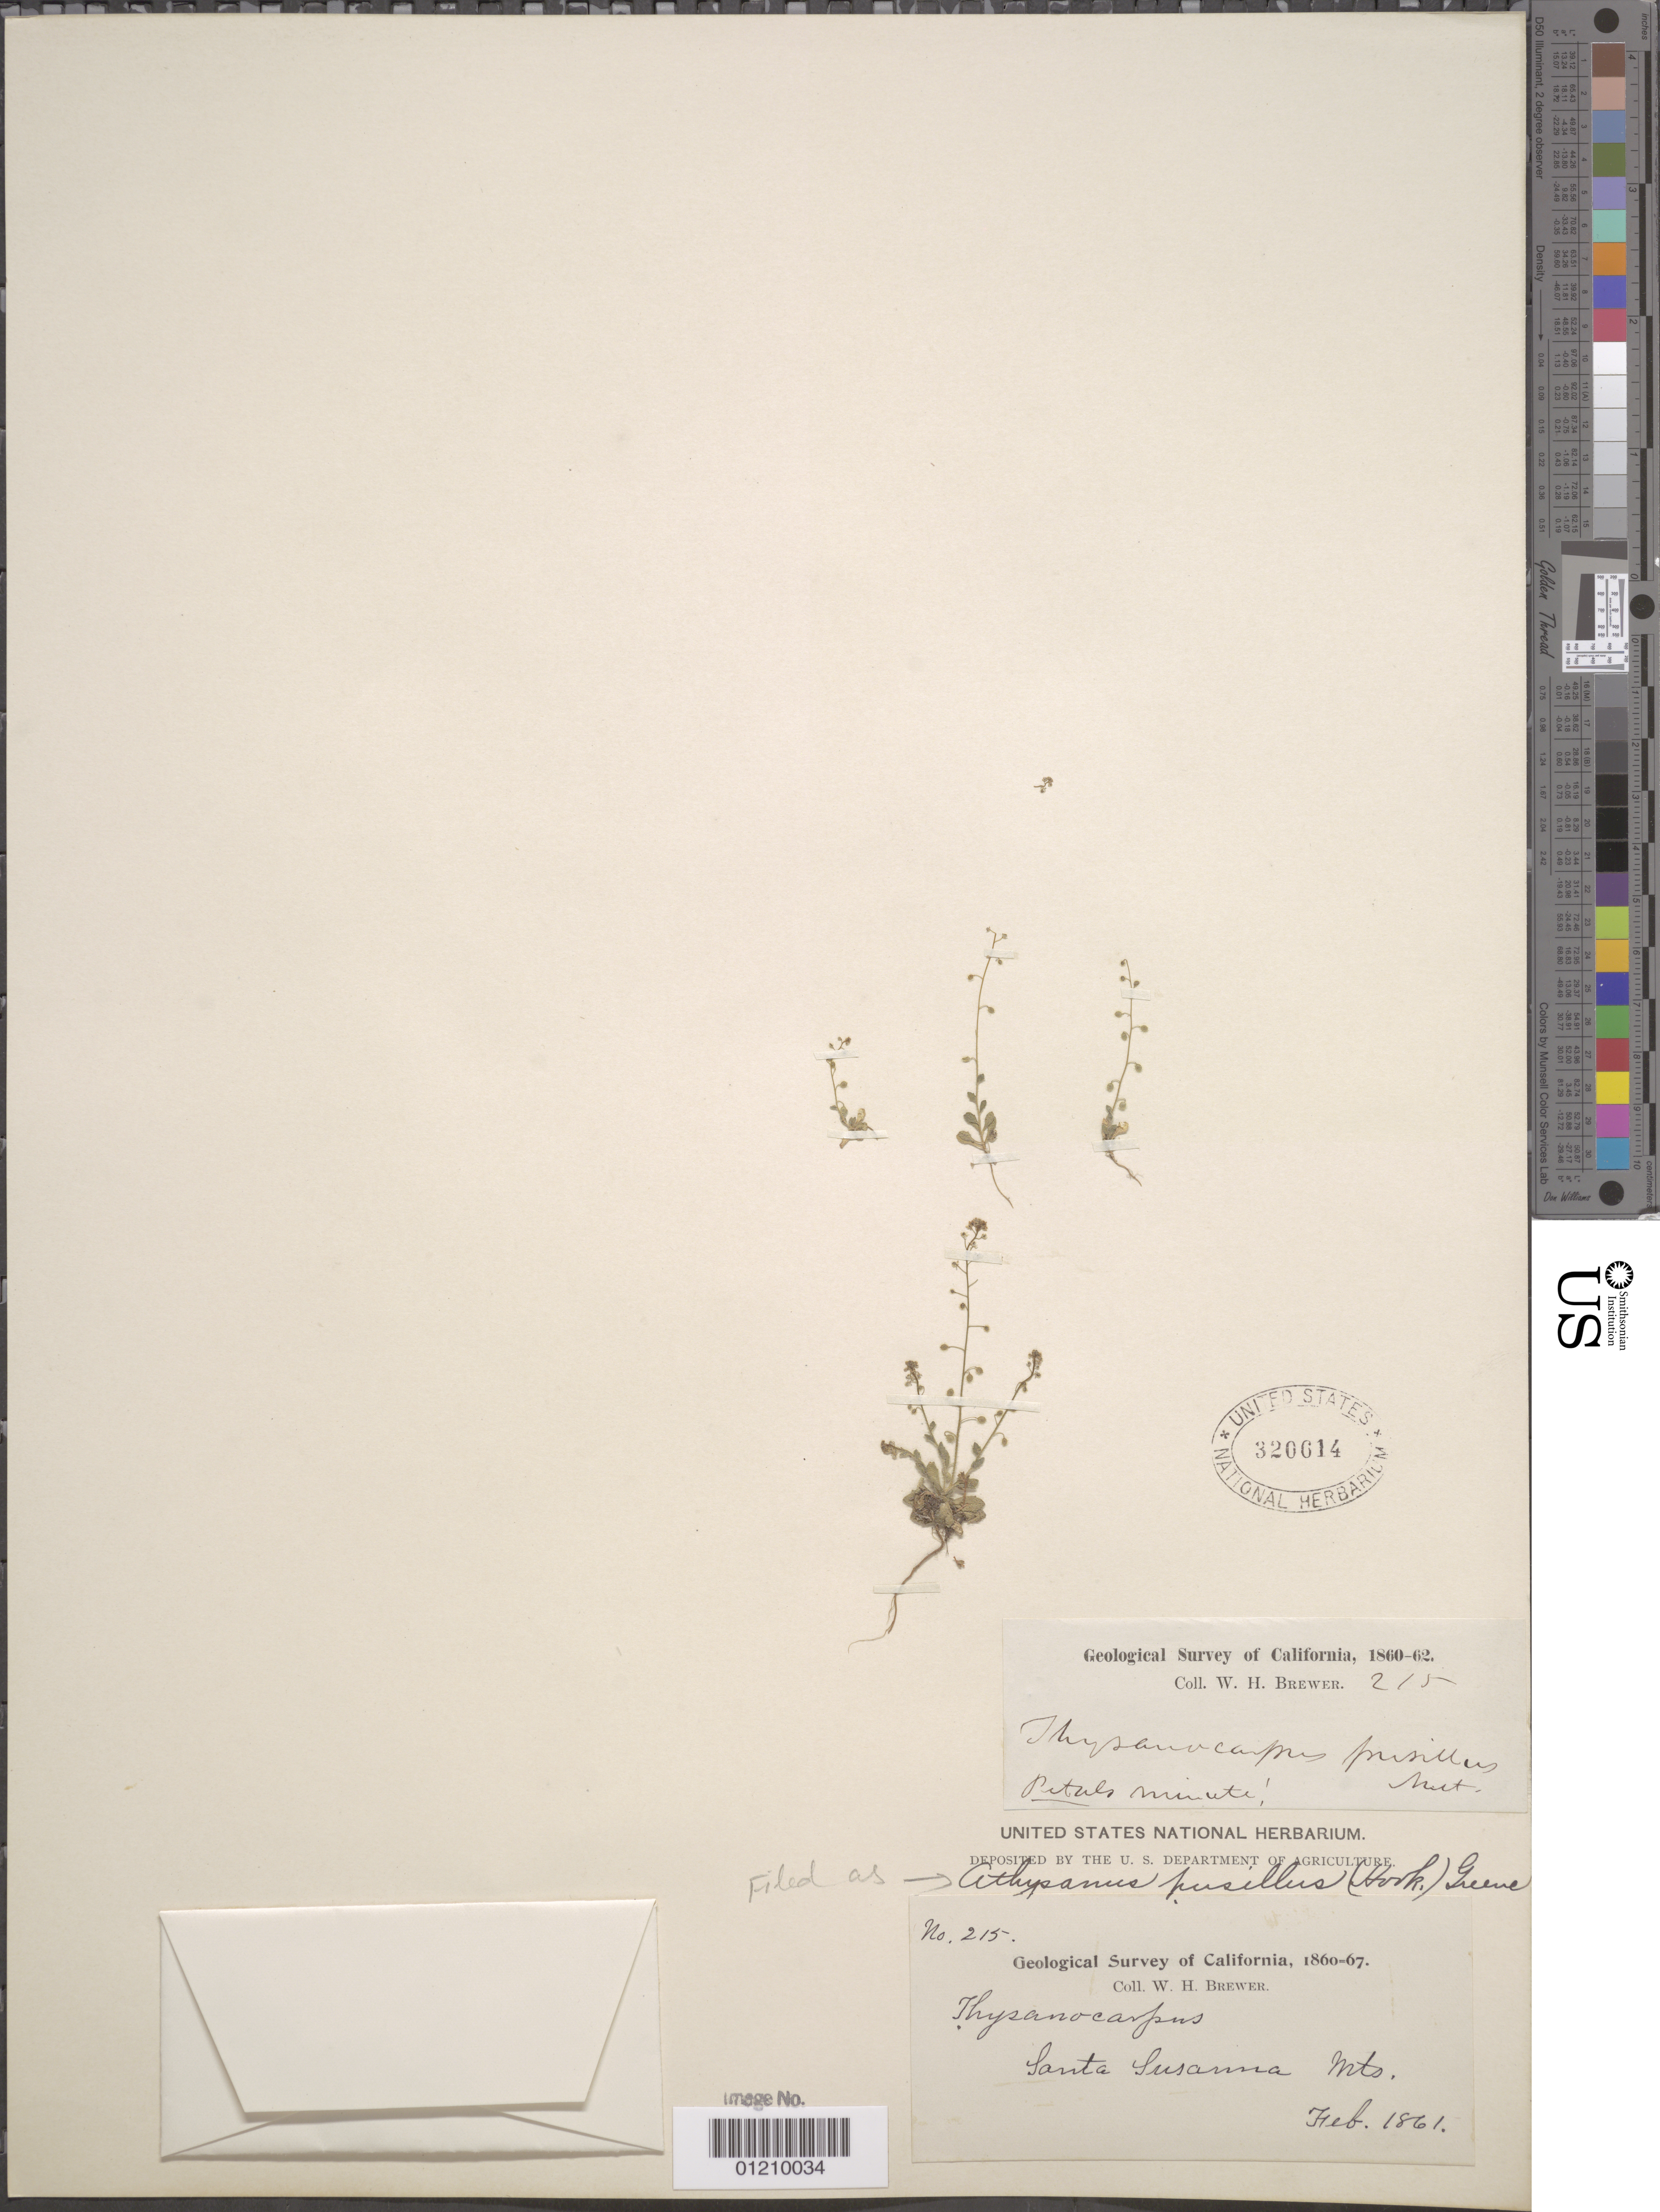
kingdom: Plantae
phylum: Tracheophyta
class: Magnoliopsida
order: Brassicales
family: Brassicaceae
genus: Athysanus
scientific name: Athysanus pusillus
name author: (Hook.) Greene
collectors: W. H. Brewer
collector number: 215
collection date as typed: Feb 1861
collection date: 1861-02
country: United States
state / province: California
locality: Santa Susanna Mts.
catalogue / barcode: US 320614